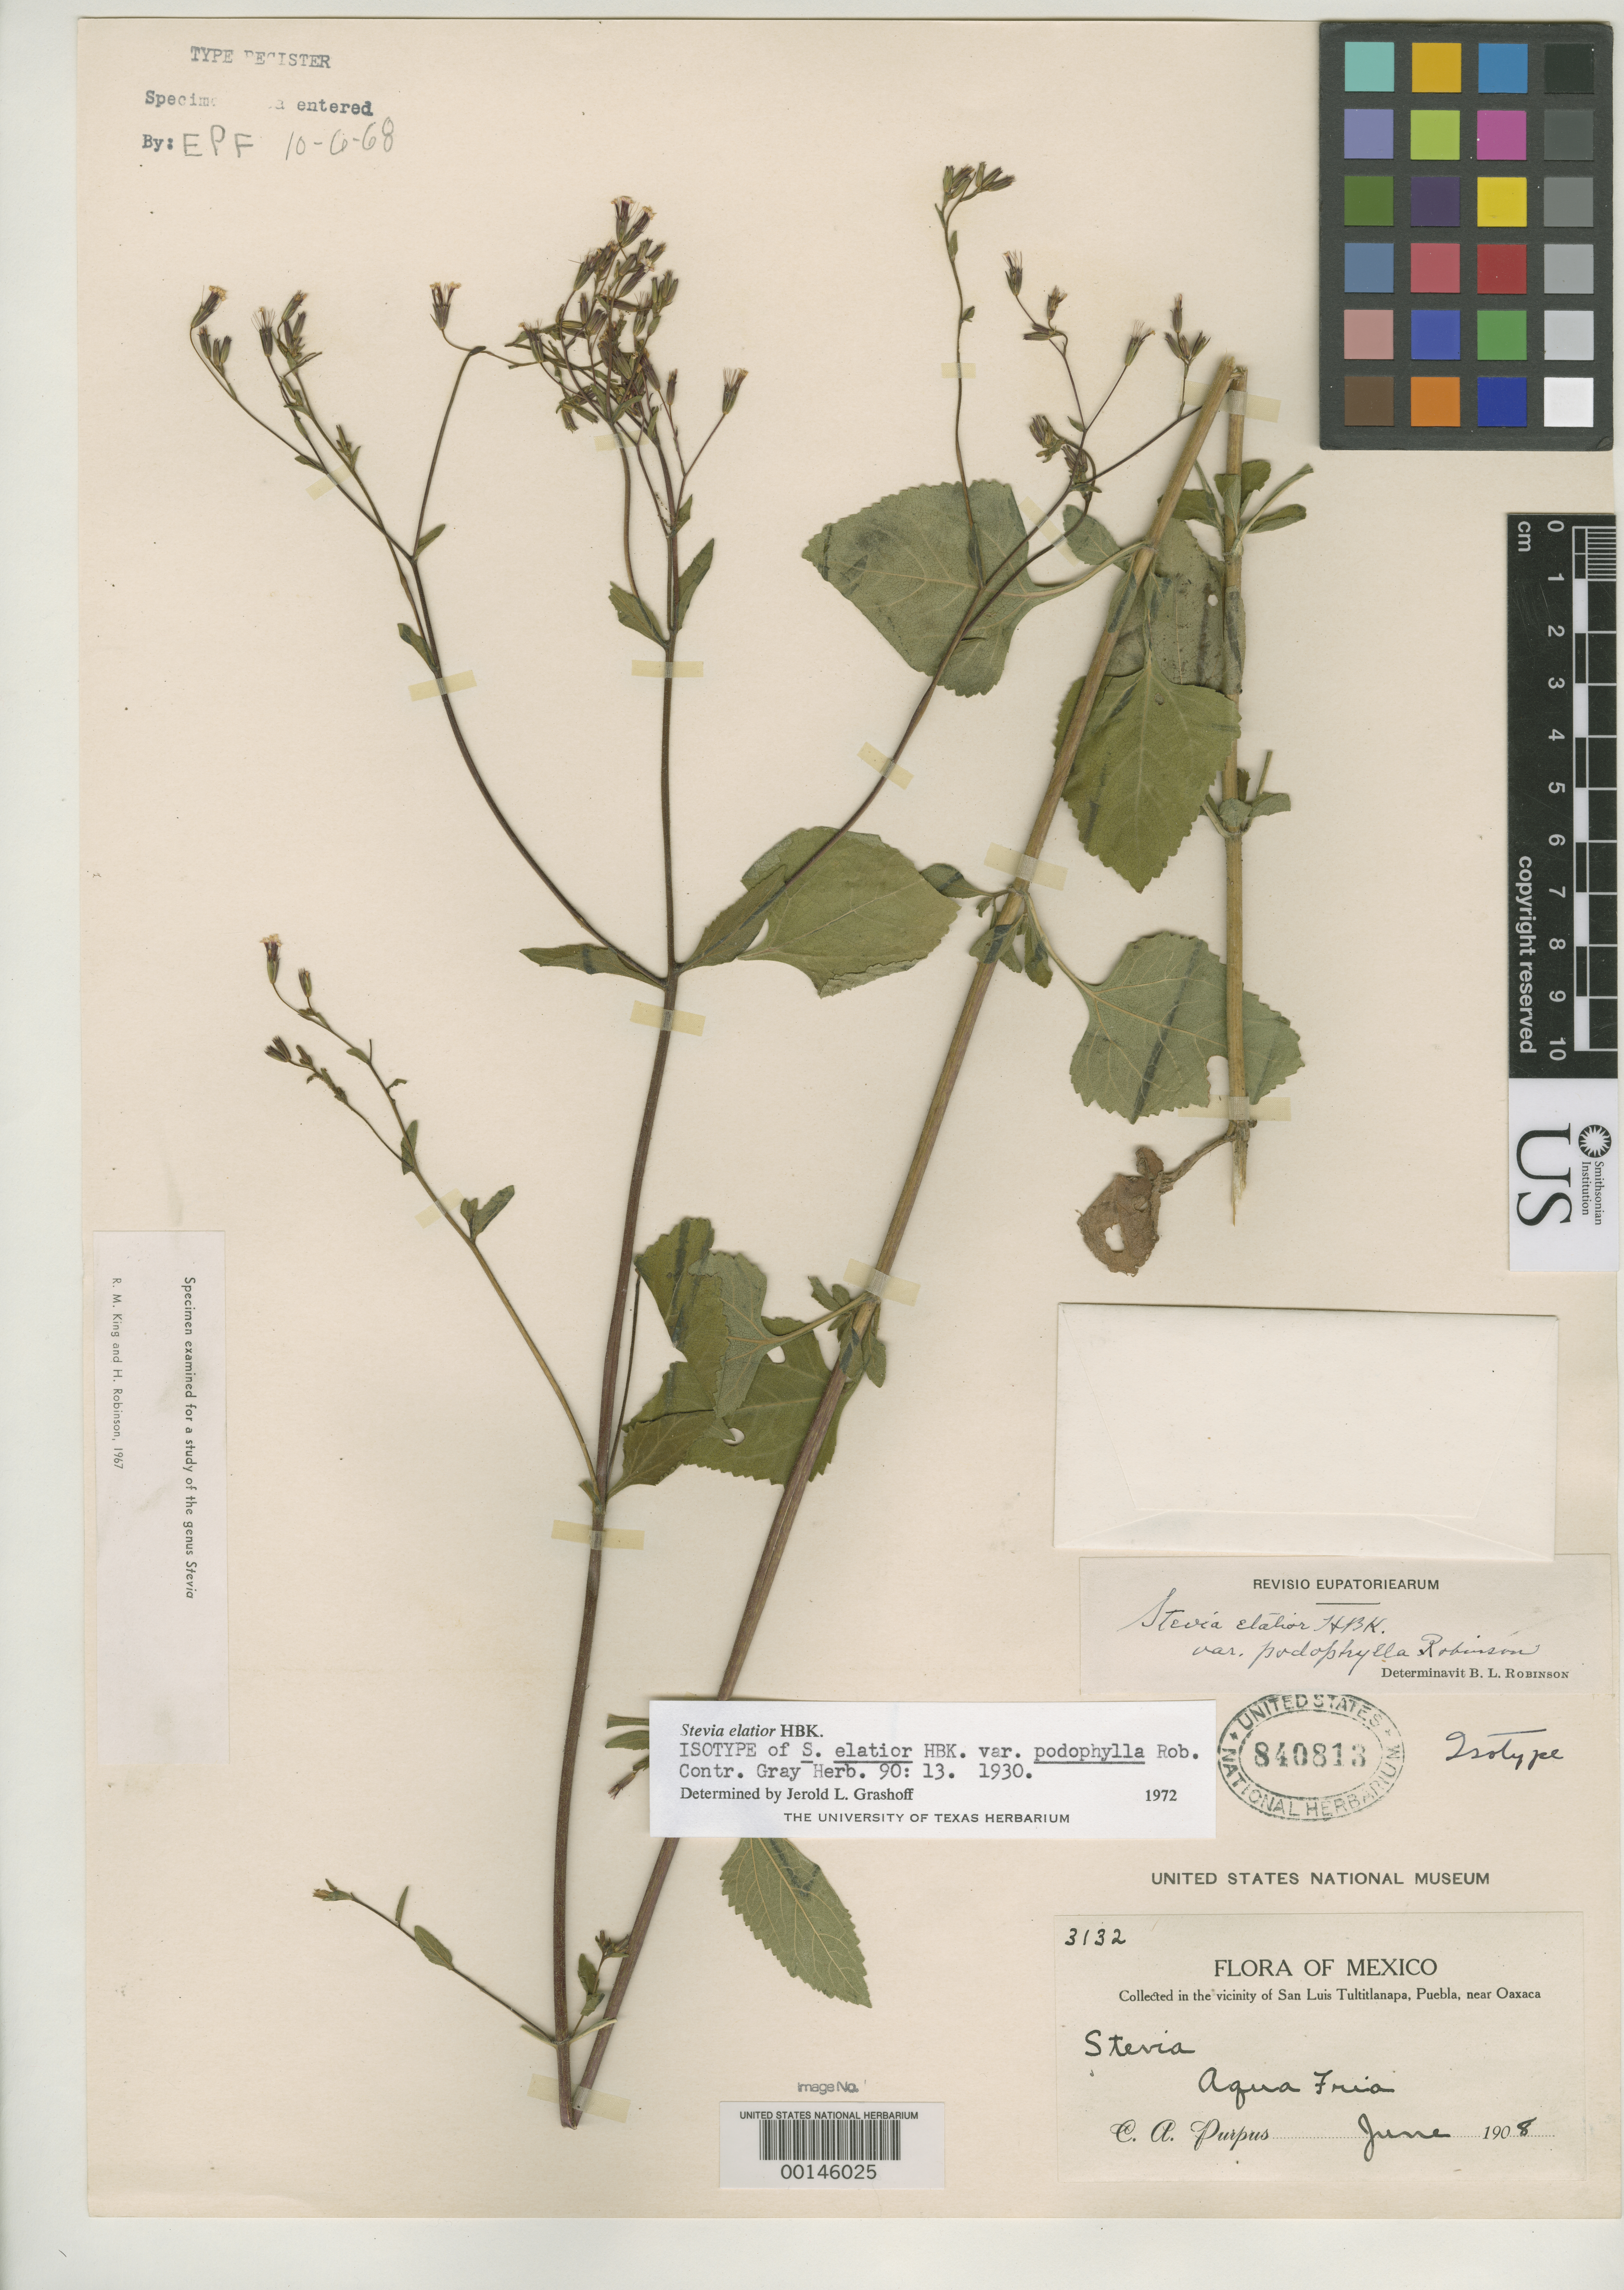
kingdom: Plantae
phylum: Tracheophyta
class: Magnoliopsida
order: Asterales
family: Asteraceae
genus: Stevia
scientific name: Stevia elatior var. podophylla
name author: B.L. Rob.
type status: Isotype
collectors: C. A. Purpus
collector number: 3132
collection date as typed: Jun 1908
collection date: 1908-06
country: Mexico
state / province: Puebla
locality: San Luis Tultitlanapa.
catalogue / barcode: US 840813